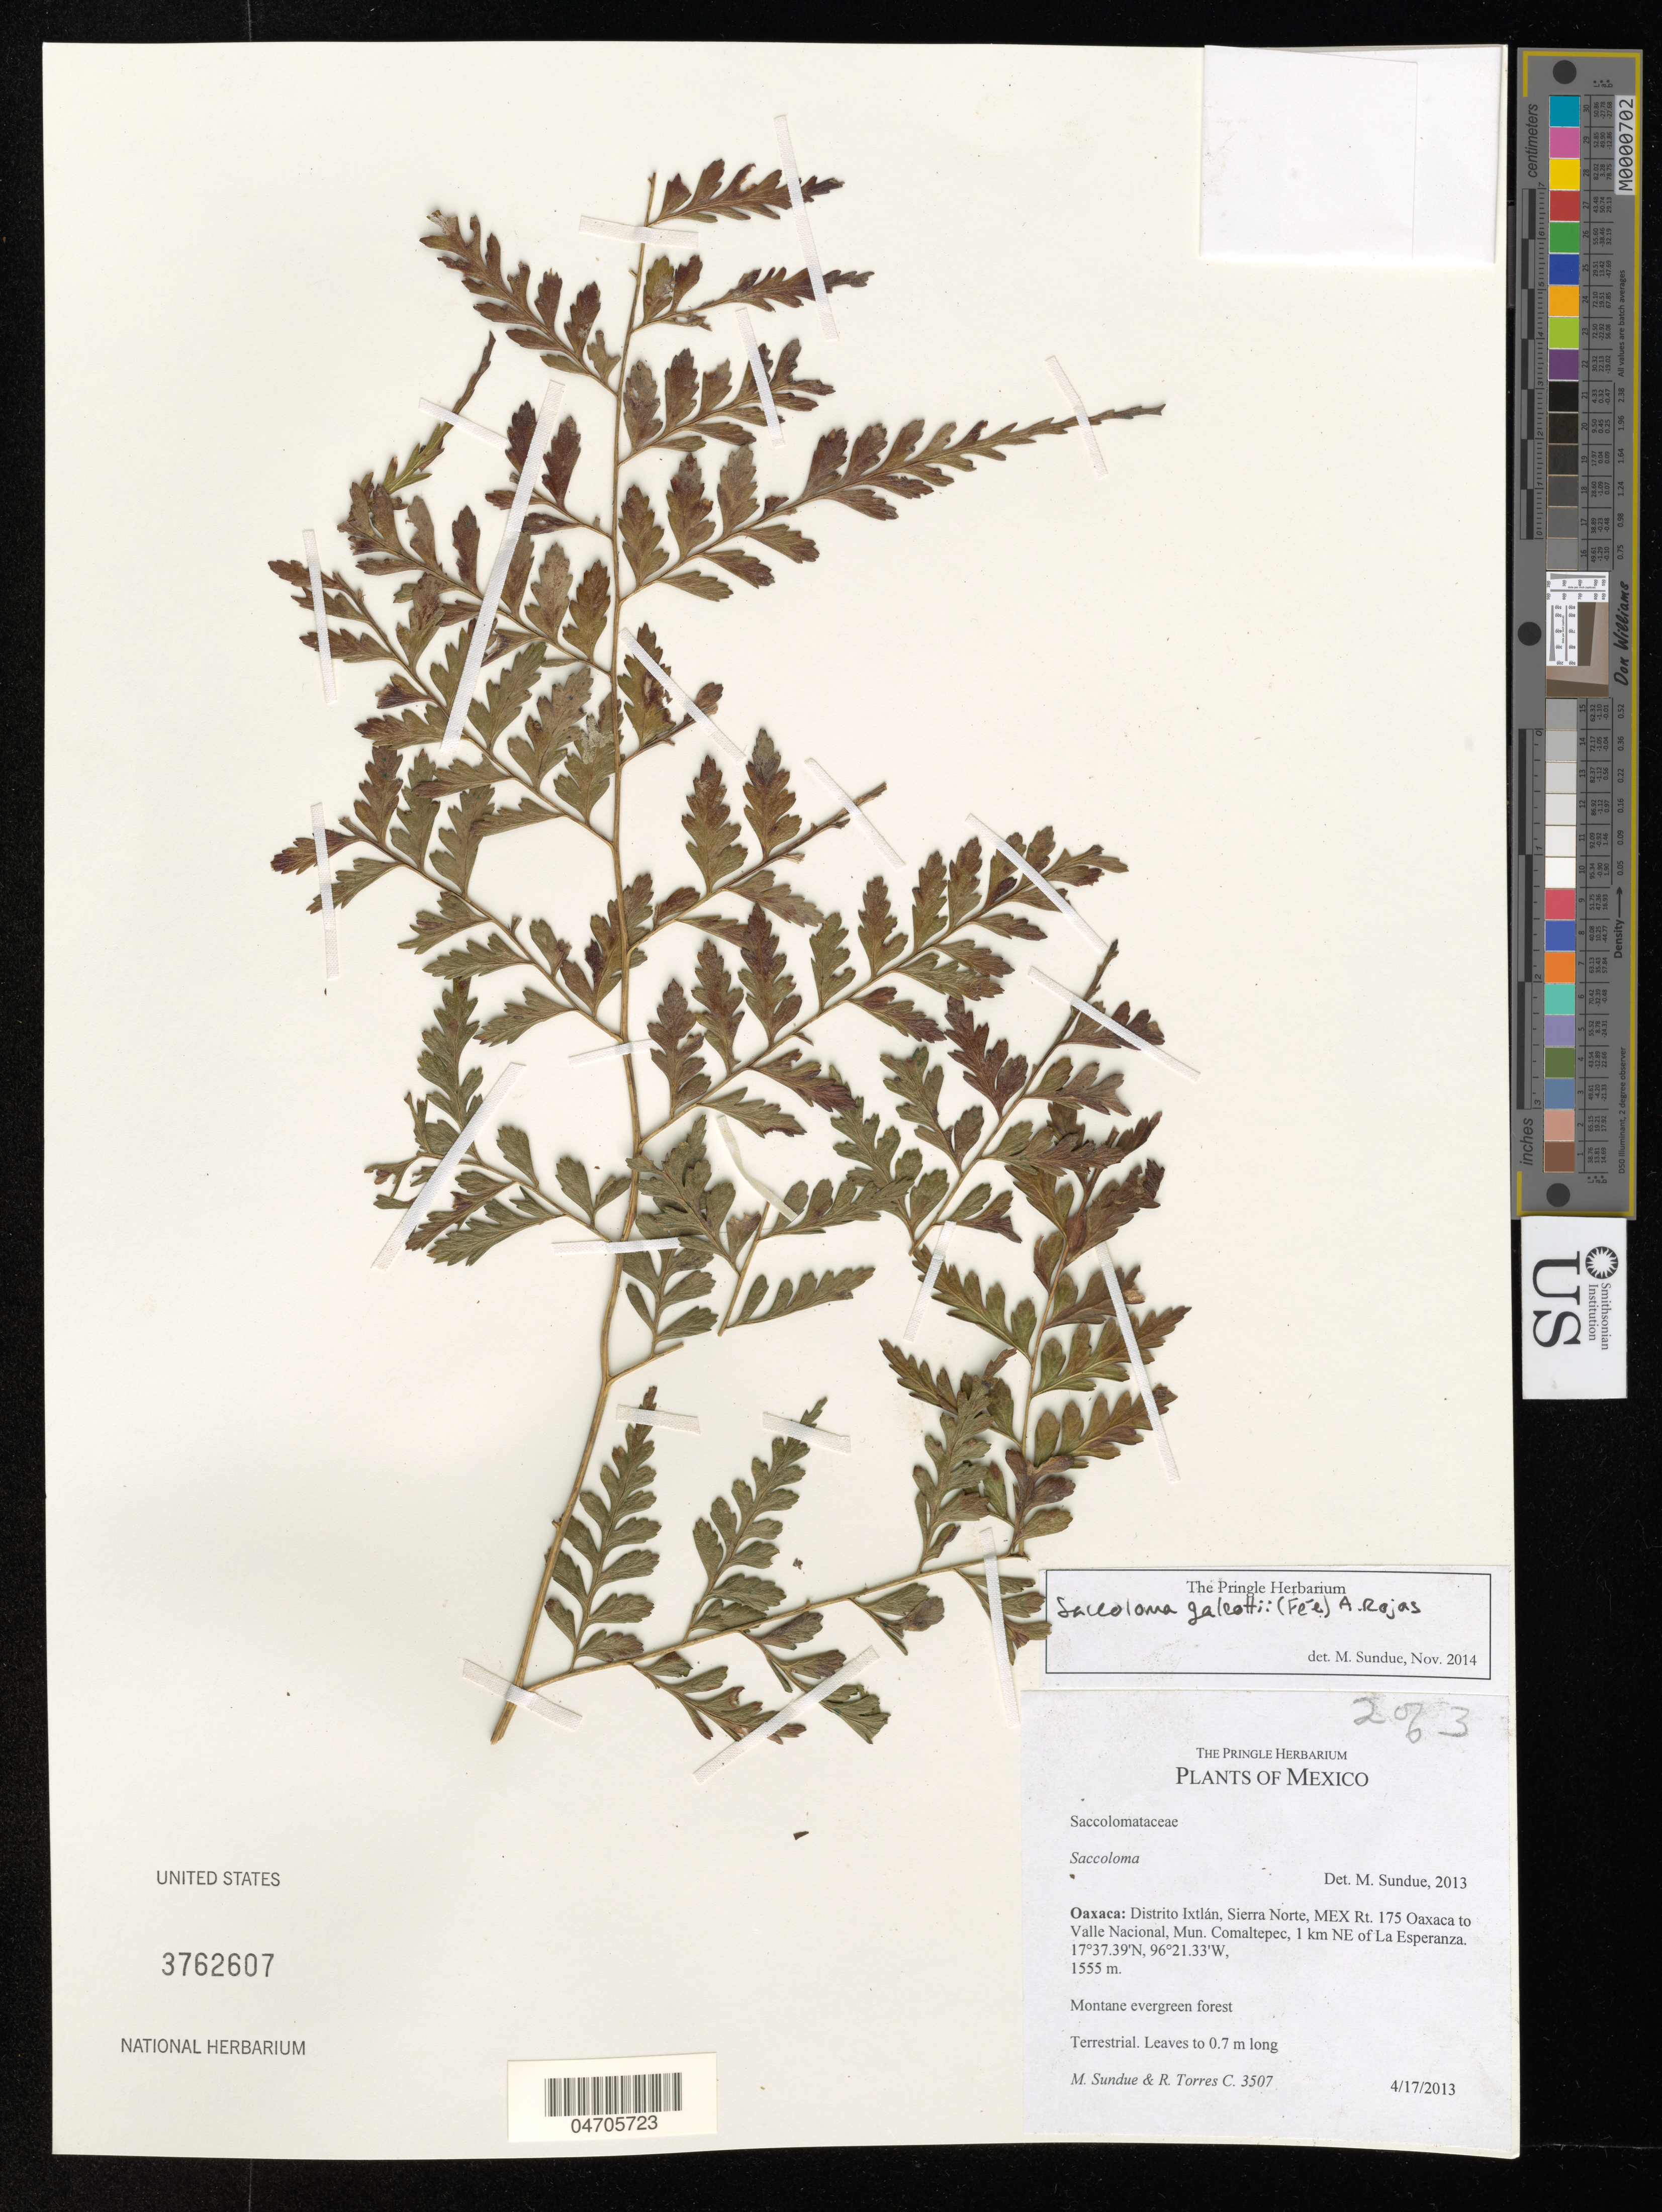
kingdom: Plantae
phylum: Tracheophyta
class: Polypodiopsida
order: Polypodiales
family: Saccolomataceae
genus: Saccoloma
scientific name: Saccoloma galeottii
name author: (Fée) A. Rojas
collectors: M. Sundue & R. Torres C.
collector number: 3507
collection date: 2013-04-17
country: Mexico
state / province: Oaxaca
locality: Distrito Ixtlán, Sierra Norte, MEX Rt. 175 Oaxaca to Valle Nacional, Mun. Comaltepec, 1 km NE of La Esperanza.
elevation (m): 1555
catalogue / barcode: US 3762607